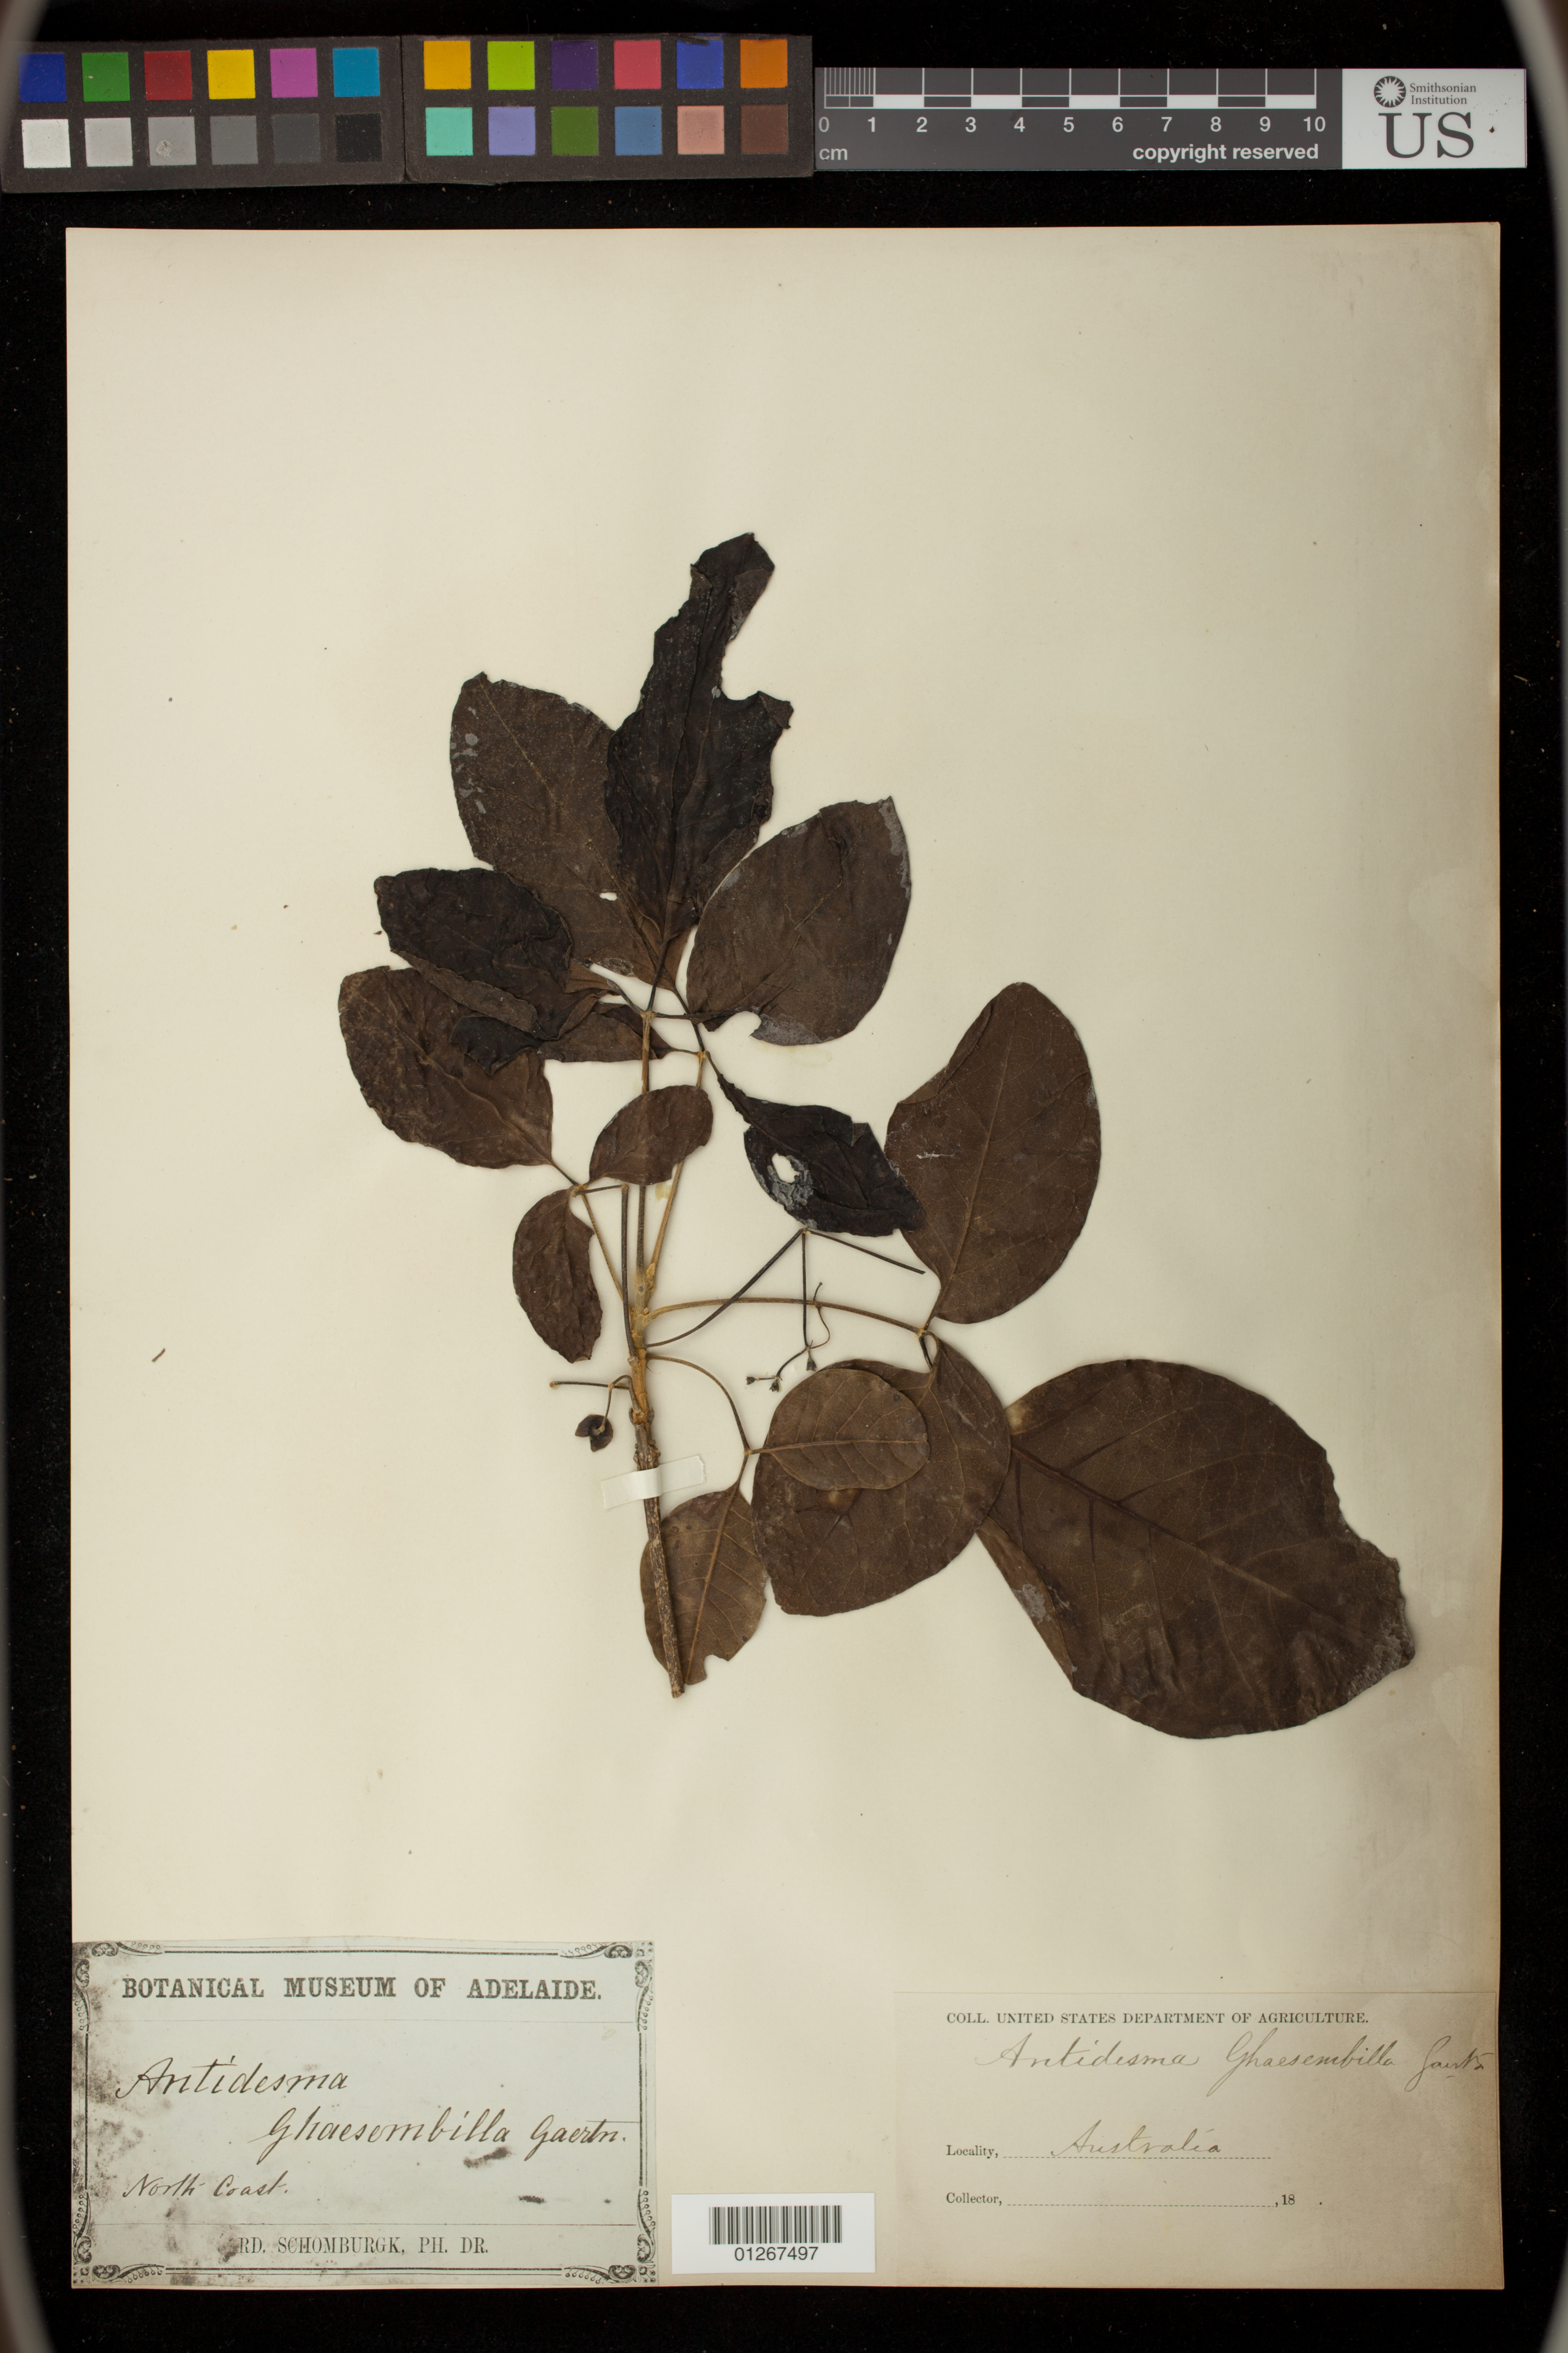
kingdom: Plantae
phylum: Tracheophyta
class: Magnoliopsida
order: Malpighiales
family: Phyllanthaceae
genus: Antidesma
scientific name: Antidesma ghaesembilla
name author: Gaertn.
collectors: -- Schomburgk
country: Australia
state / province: New South Wales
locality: North Coast